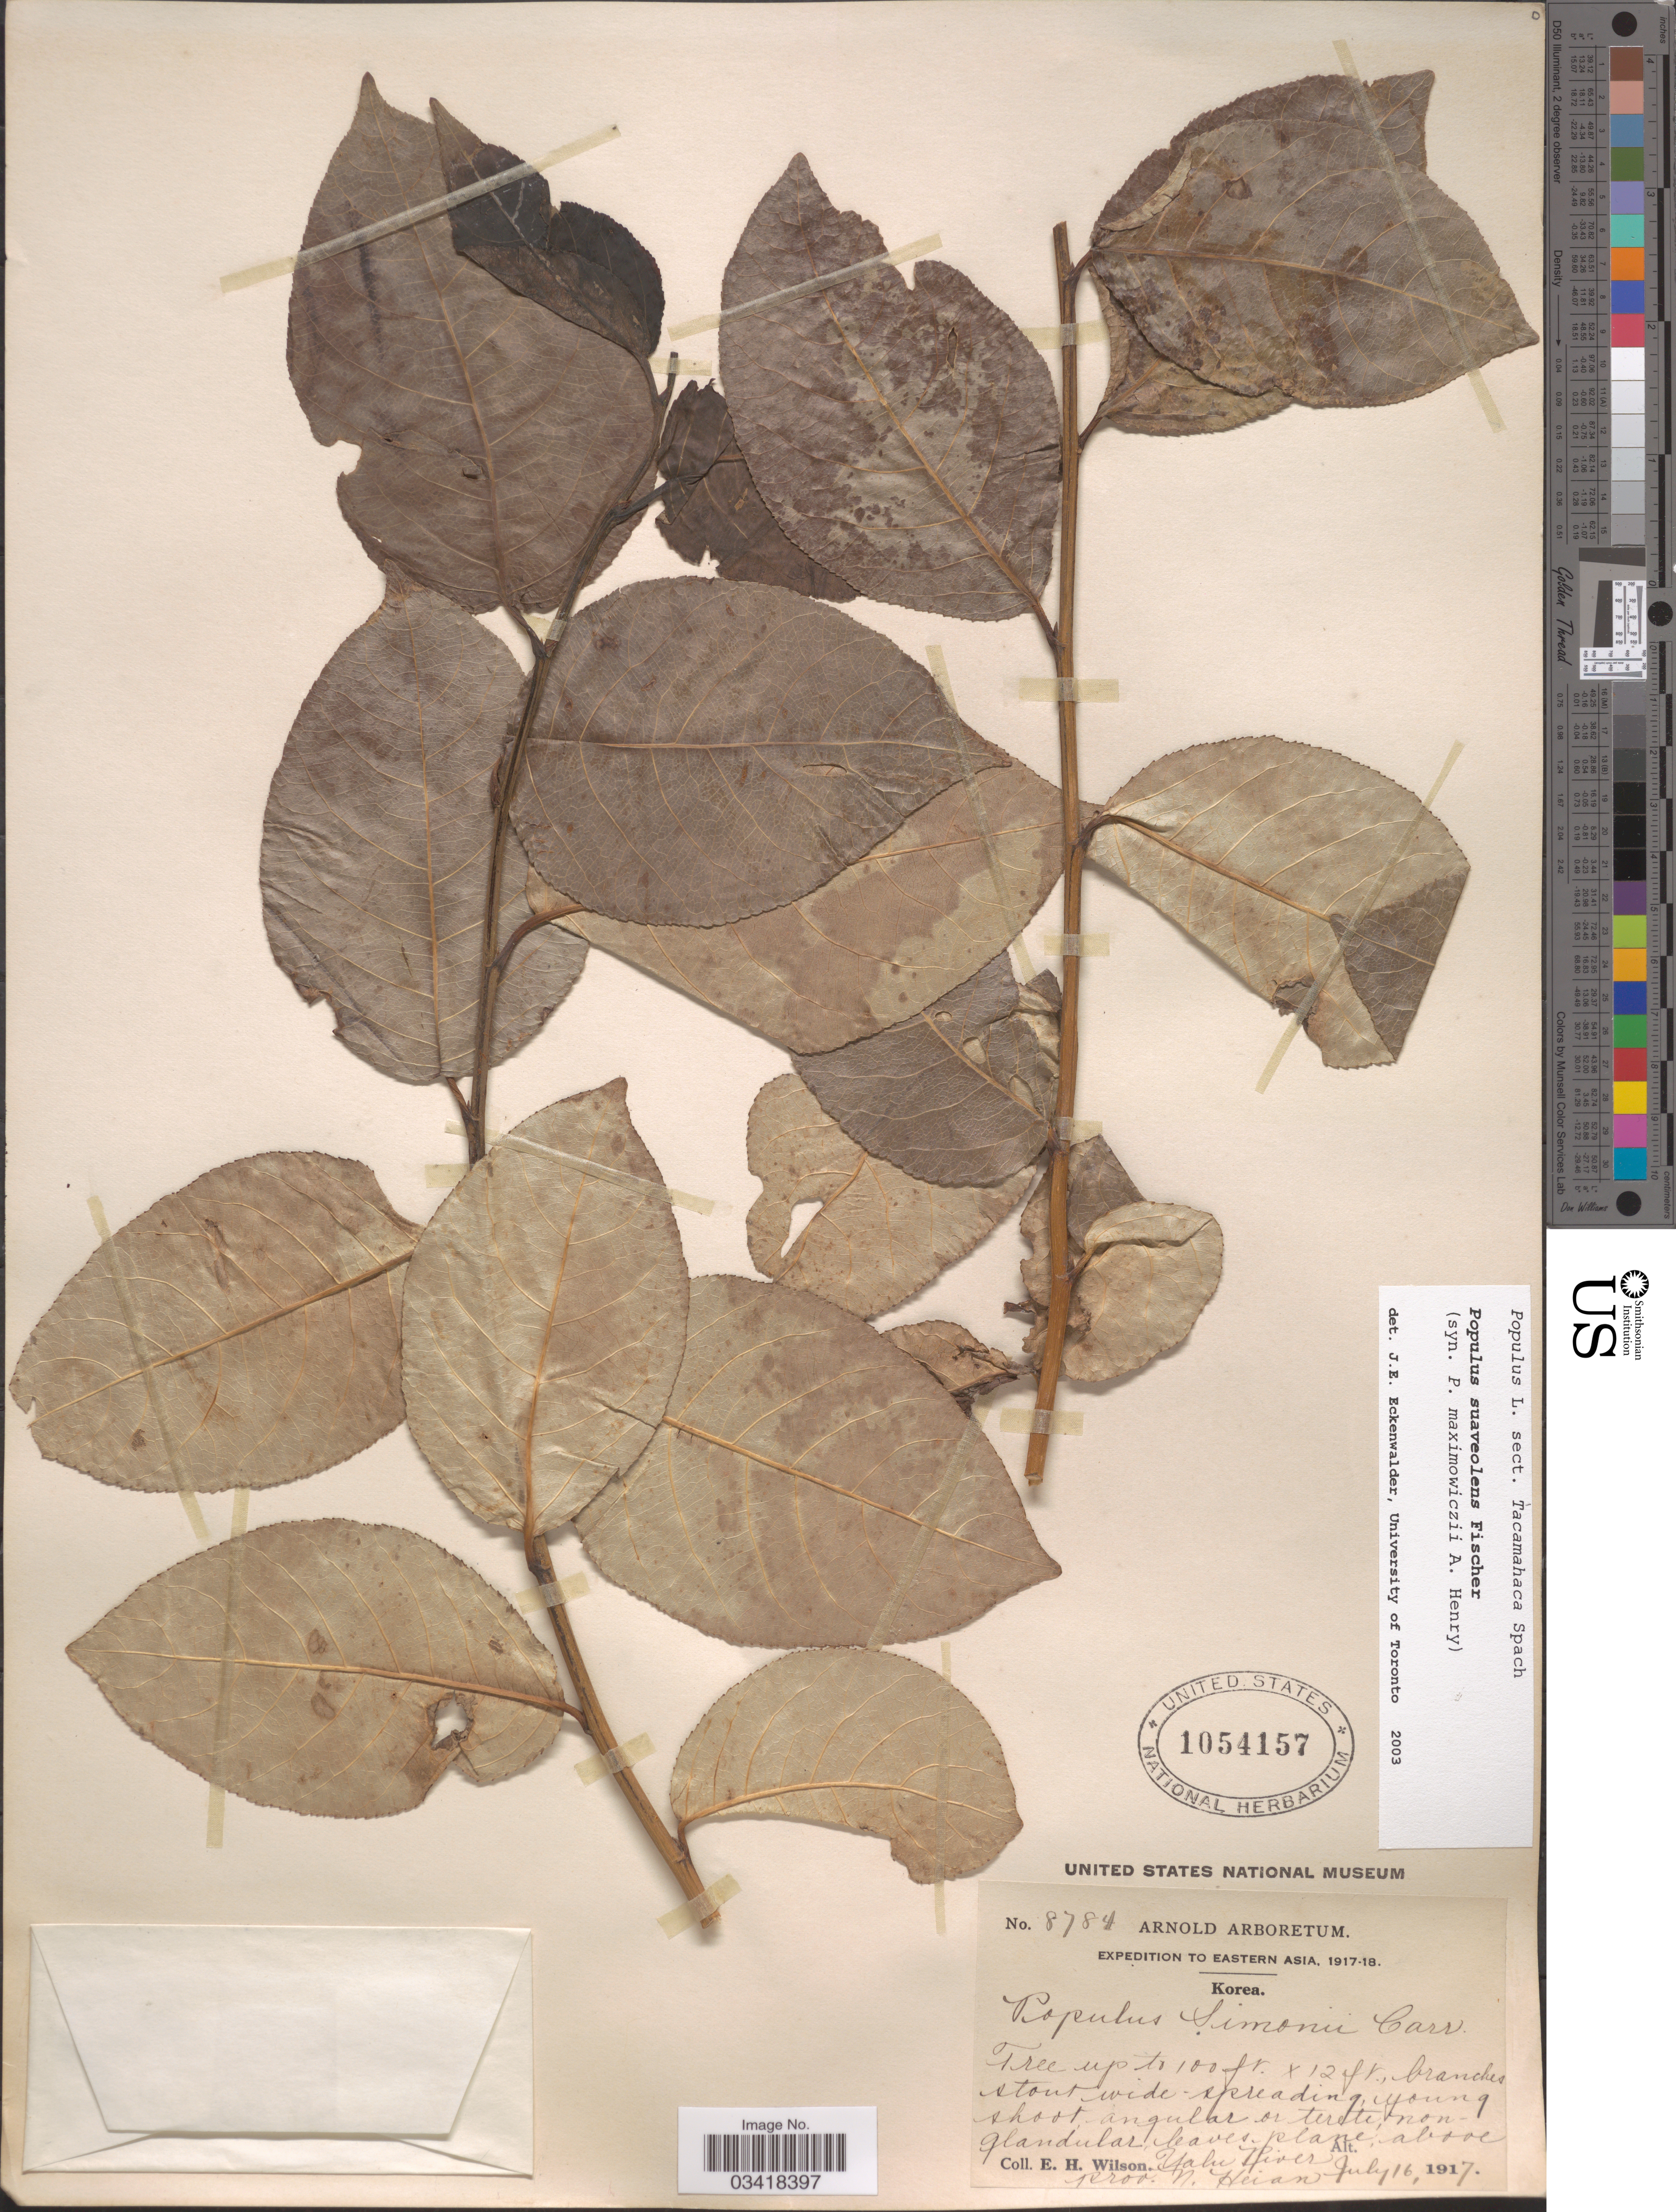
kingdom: Plantae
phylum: Tracheophyta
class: Magnoliopsida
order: Malpighiales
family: Salicaceae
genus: Populus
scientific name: Populus suaveolens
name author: Fisch.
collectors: E. Wilson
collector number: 8784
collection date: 1917-07-16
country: North Korea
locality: Eastern Asia. Above Yalu River prov. N. Heian.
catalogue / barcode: US 1054157